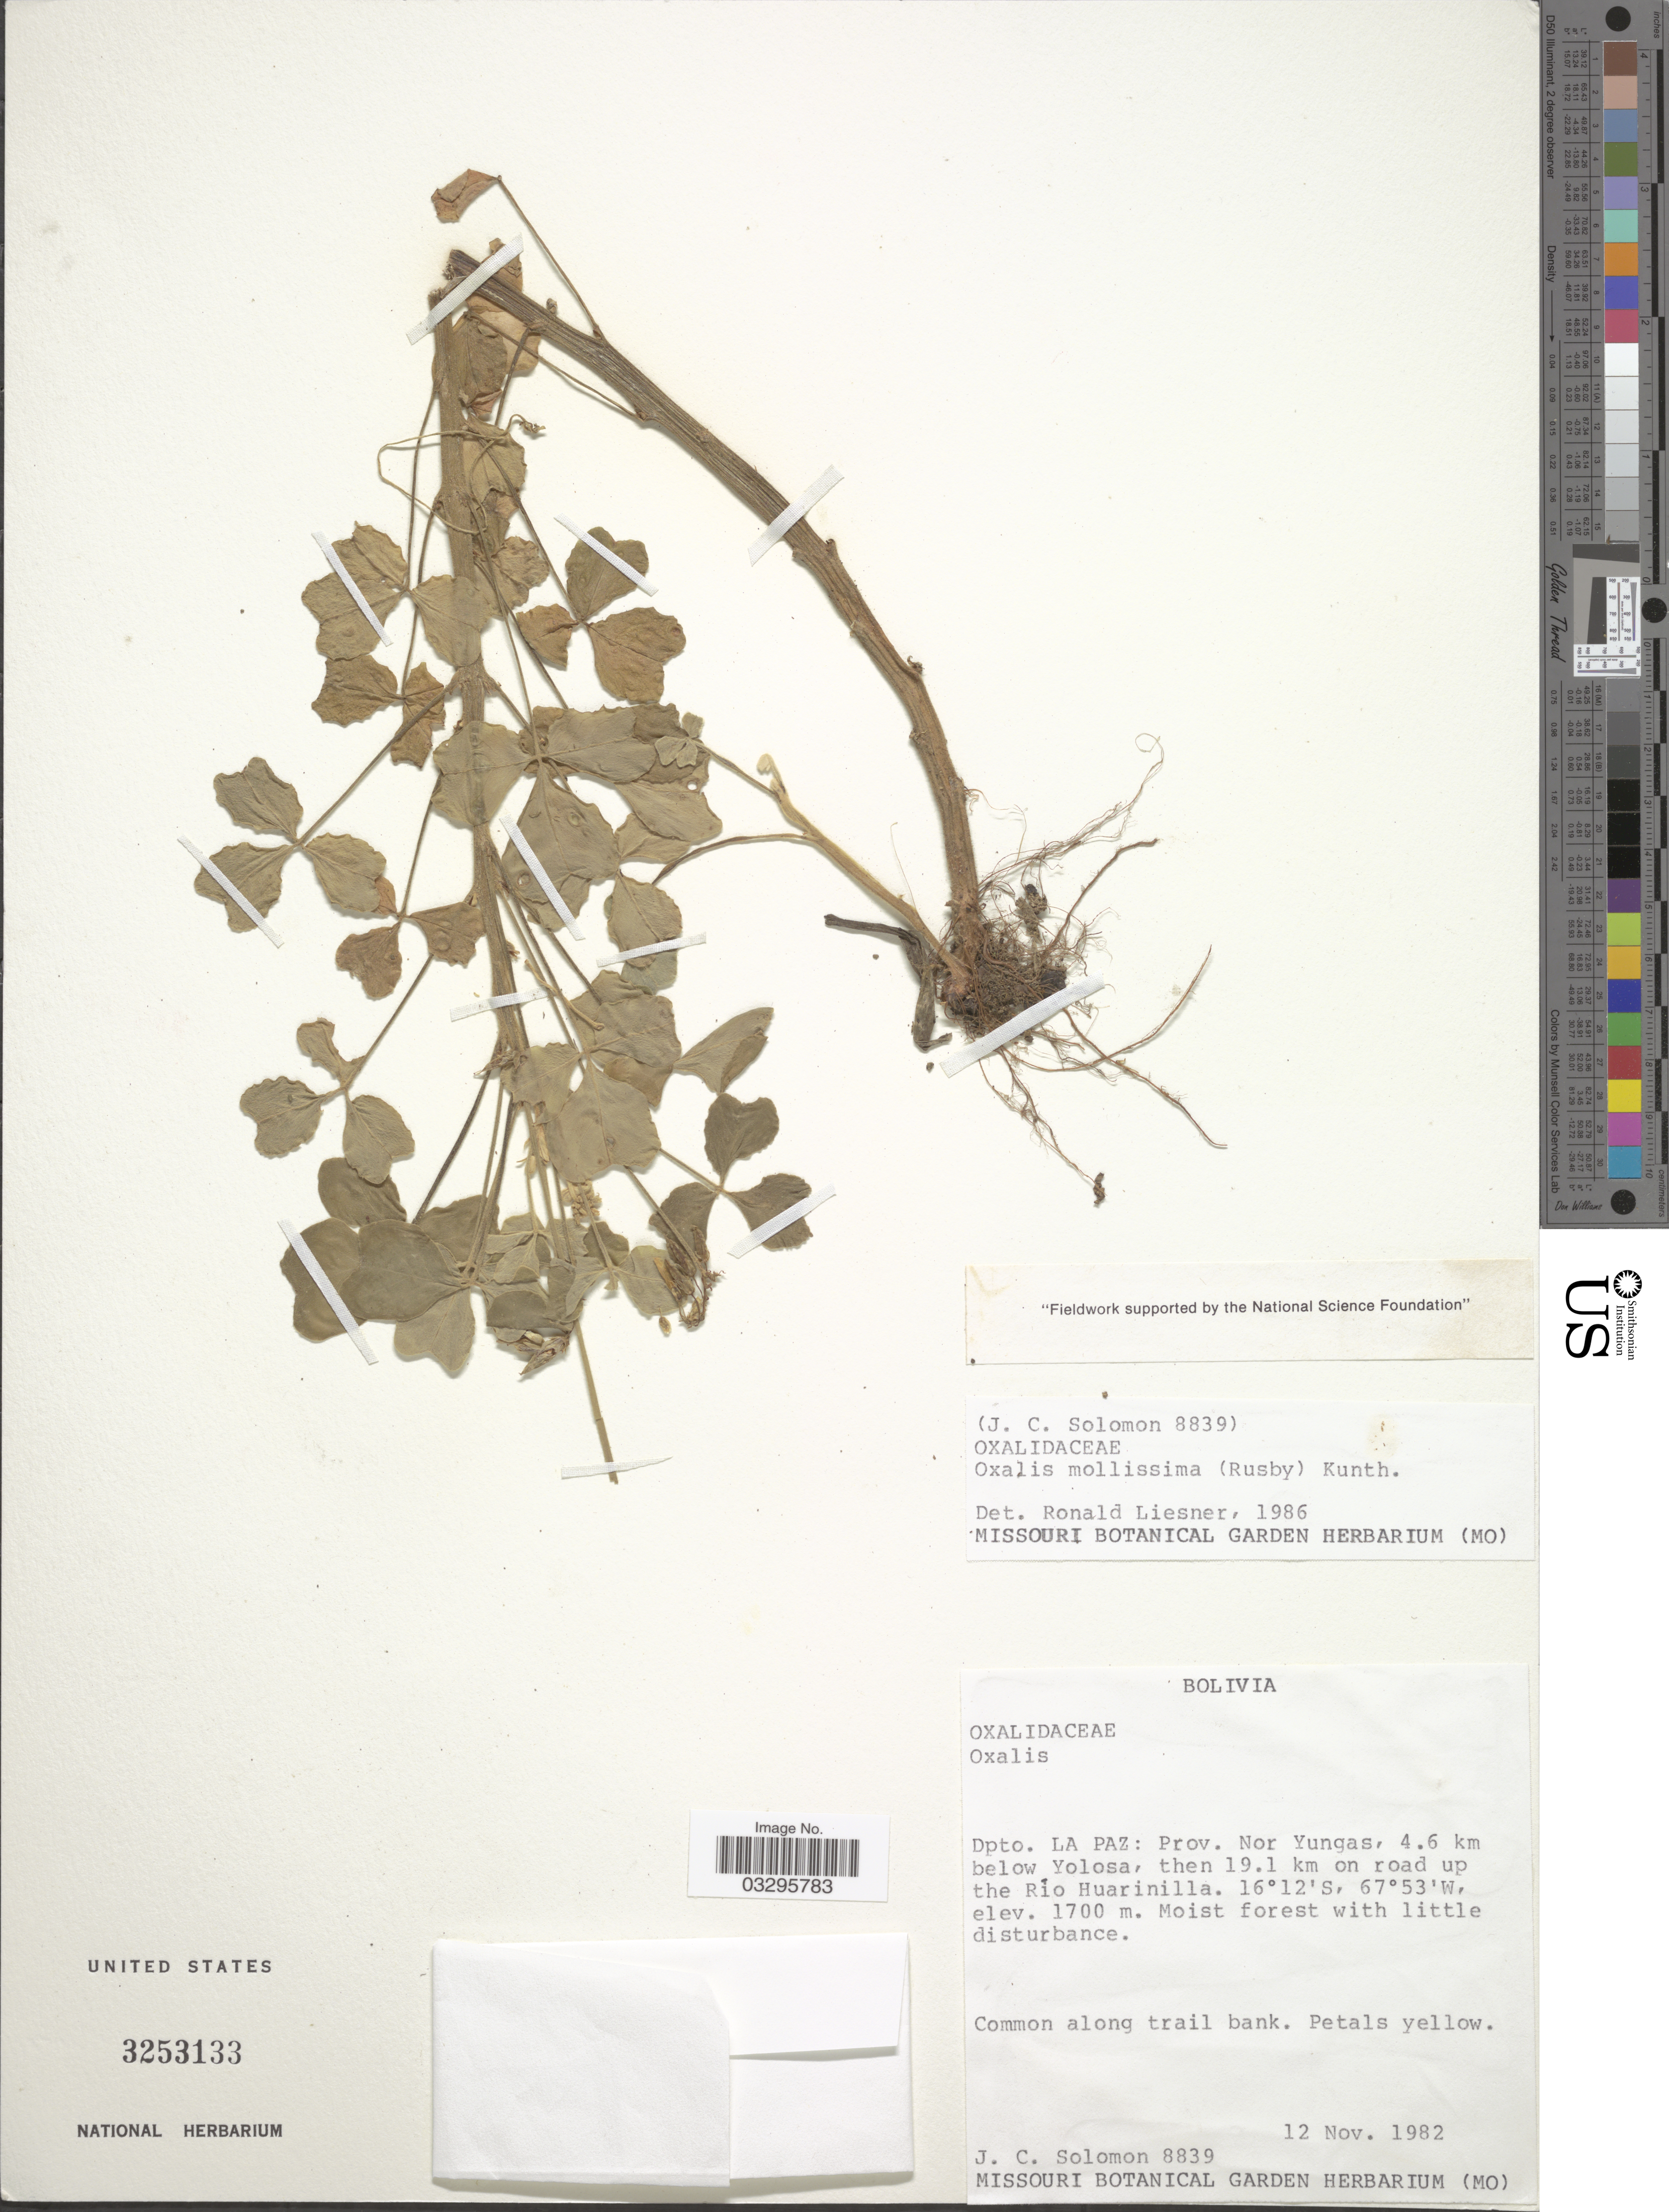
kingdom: Plantae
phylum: Tracheophyta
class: Magnoliopsida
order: Oxalidales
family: Oxalidaceae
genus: Oxalis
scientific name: Oxalis mollissima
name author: (Rusby) R. Knuth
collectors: J. C. Solomon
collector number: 8839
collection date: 1982-11-12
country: Bolivia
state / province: La Paz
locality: Dpto. La Paz: Prov. Nor Yungas, 4.6 km below Yolosa, then 19.1 km on road up the Río Huarinilla.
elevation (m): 1700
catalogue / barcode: US 3253133